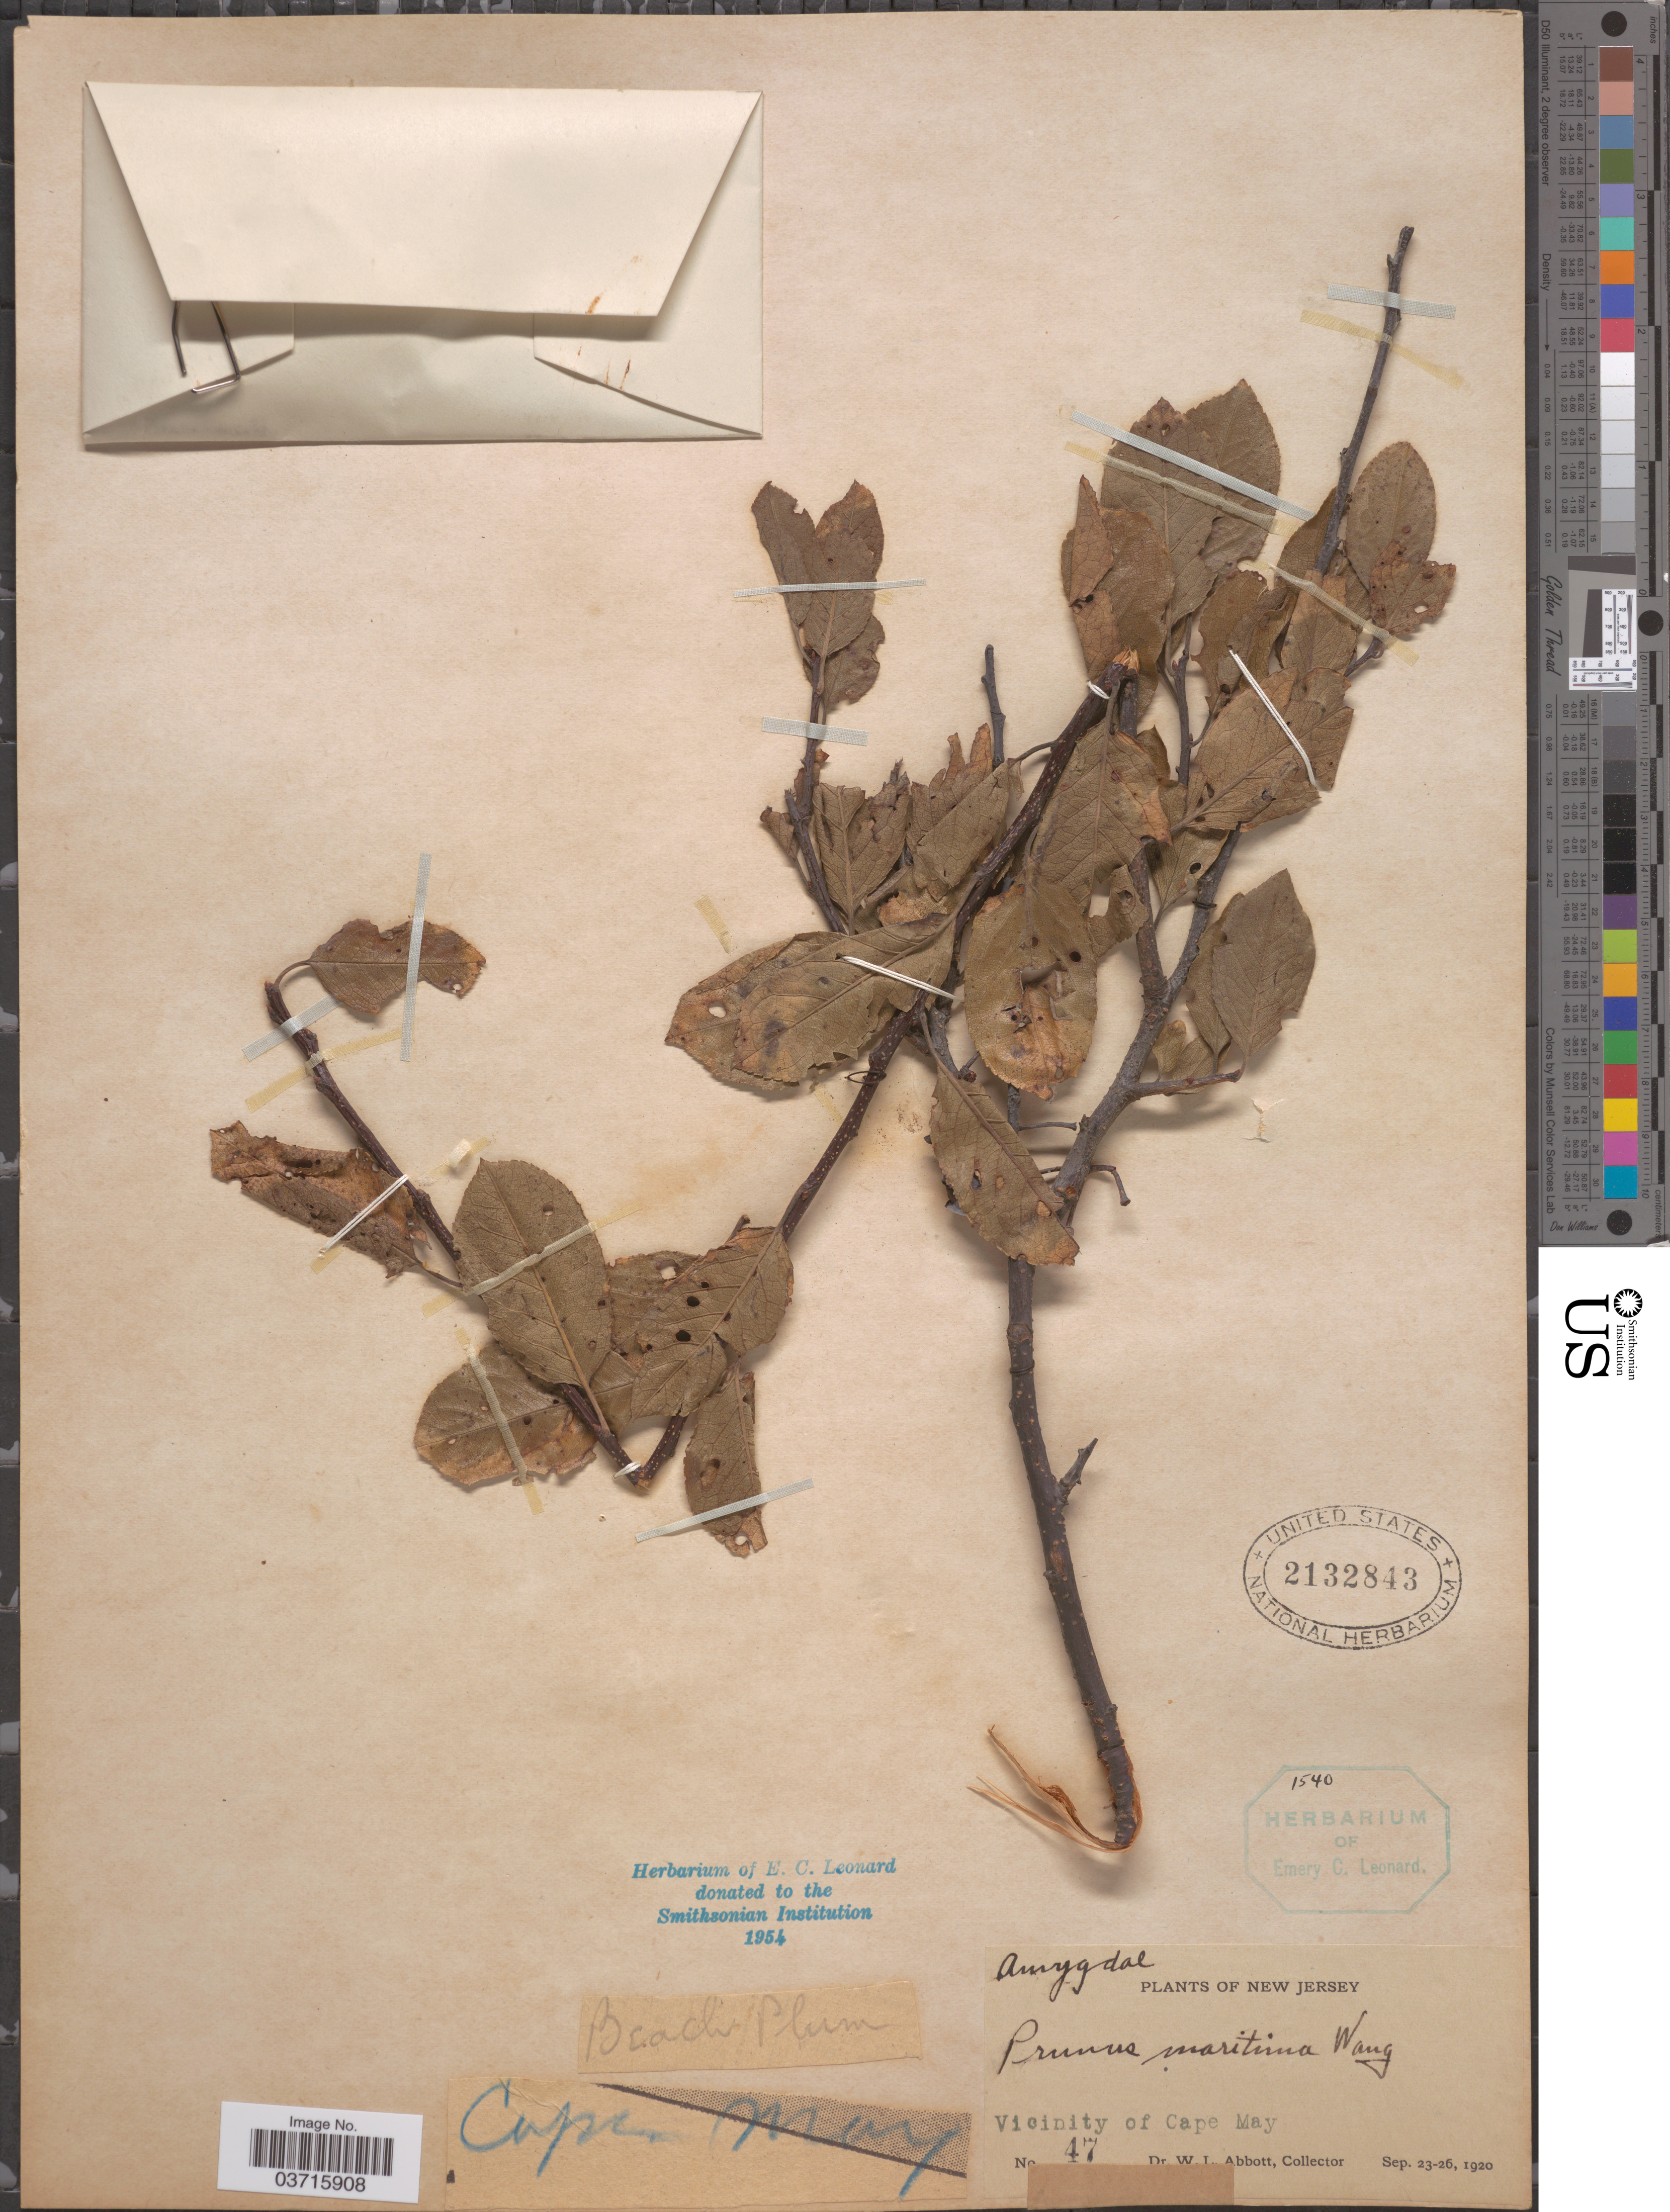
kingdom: Plantae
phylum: Tracheophyta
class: Magnoliopsida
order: Rosales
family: Rosaceae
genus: Prunus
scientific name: Prunus maritima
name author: Marshall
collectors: W. L. Abbott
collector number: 47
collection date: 1920-09-23/1920-09-26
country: United States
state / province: New Jersey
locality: Vicinity of Cape May.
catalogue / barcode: US 2132843